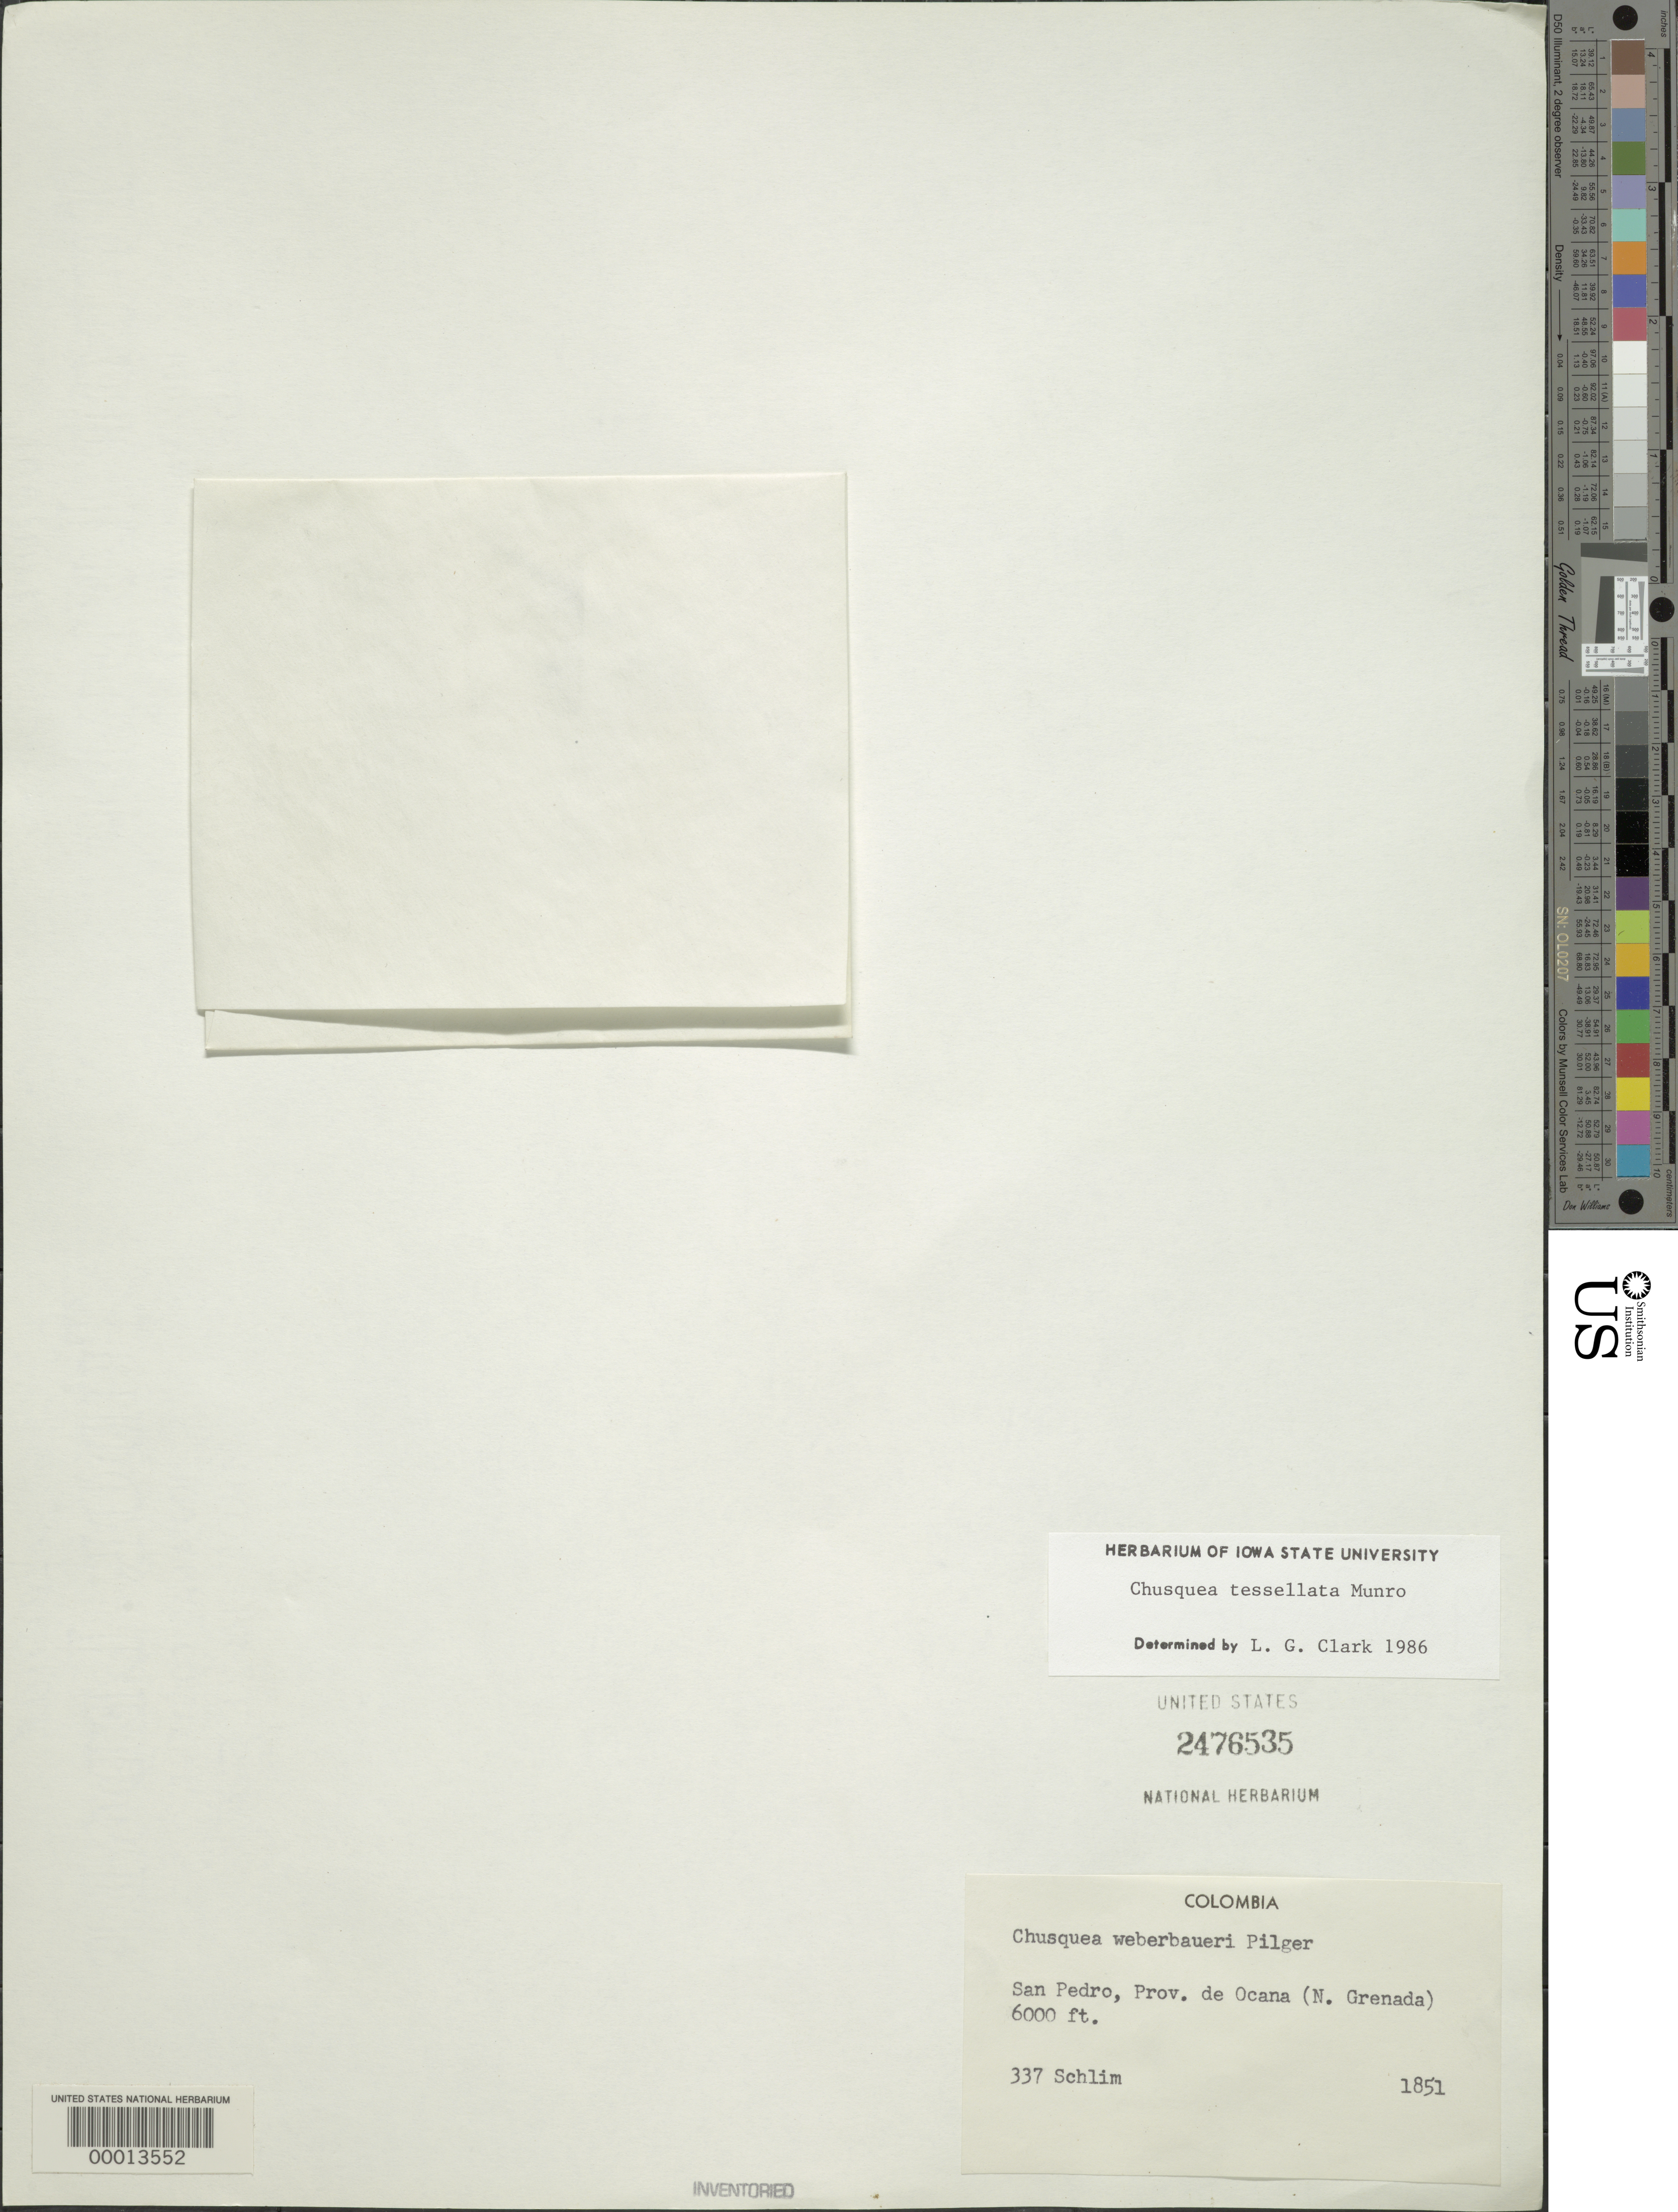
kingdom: Plantae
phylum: Tracheophyta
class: Liliopsida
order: Poales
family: Poaceae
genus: Chusquea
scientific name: Chusquea tessellata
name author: Munro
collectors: L. Schlim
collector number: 337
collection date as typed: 1851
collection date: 1851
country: Colombia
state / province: Norte de Santander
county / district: Ocaña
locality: San Pedro, Prov. de Ocana (n. Grenada)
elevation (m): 1830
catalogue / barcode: US 2476535